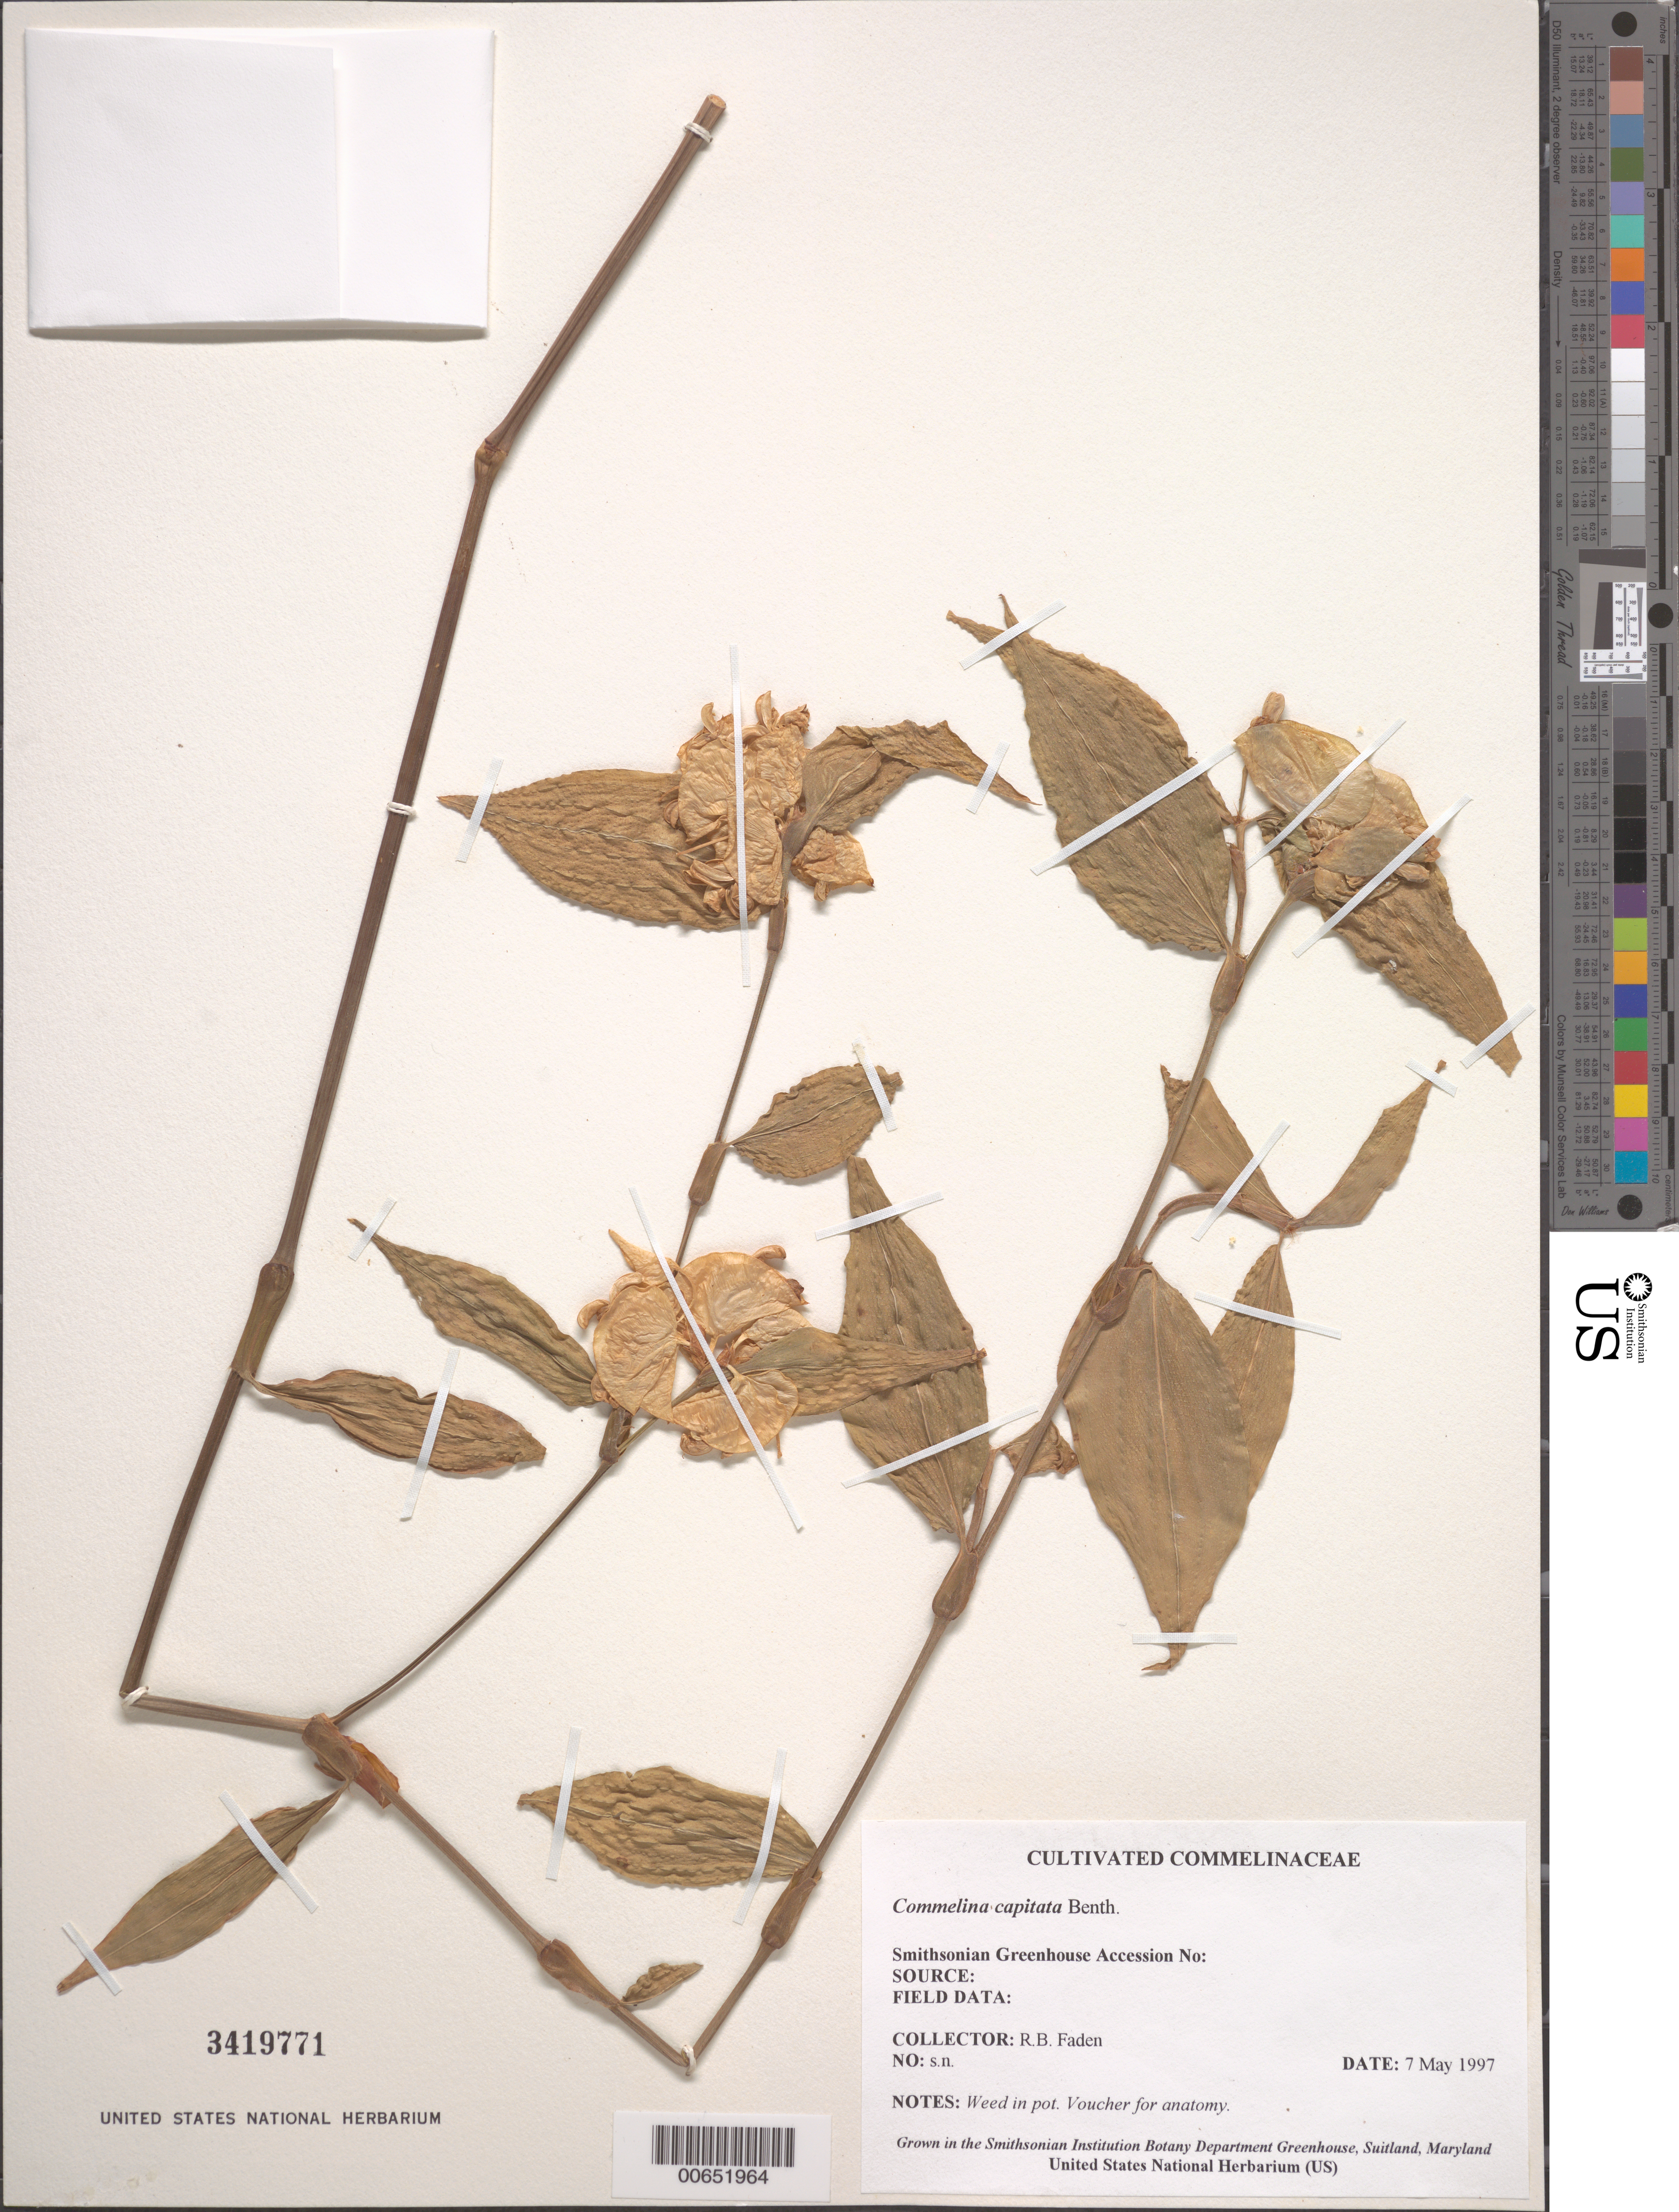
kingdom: Plantae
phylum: Tracheophyta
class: Liliopsida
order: Commelinales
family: Commelinaceae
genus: Commelina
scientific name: Commelina capitata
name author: Benth.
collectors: R. B. Faden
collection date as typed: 07 May 1997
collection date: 1997-05-07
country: United States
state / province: Maryland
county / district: Charles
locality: Smithsonian greenhouse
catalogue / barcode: US 3419771